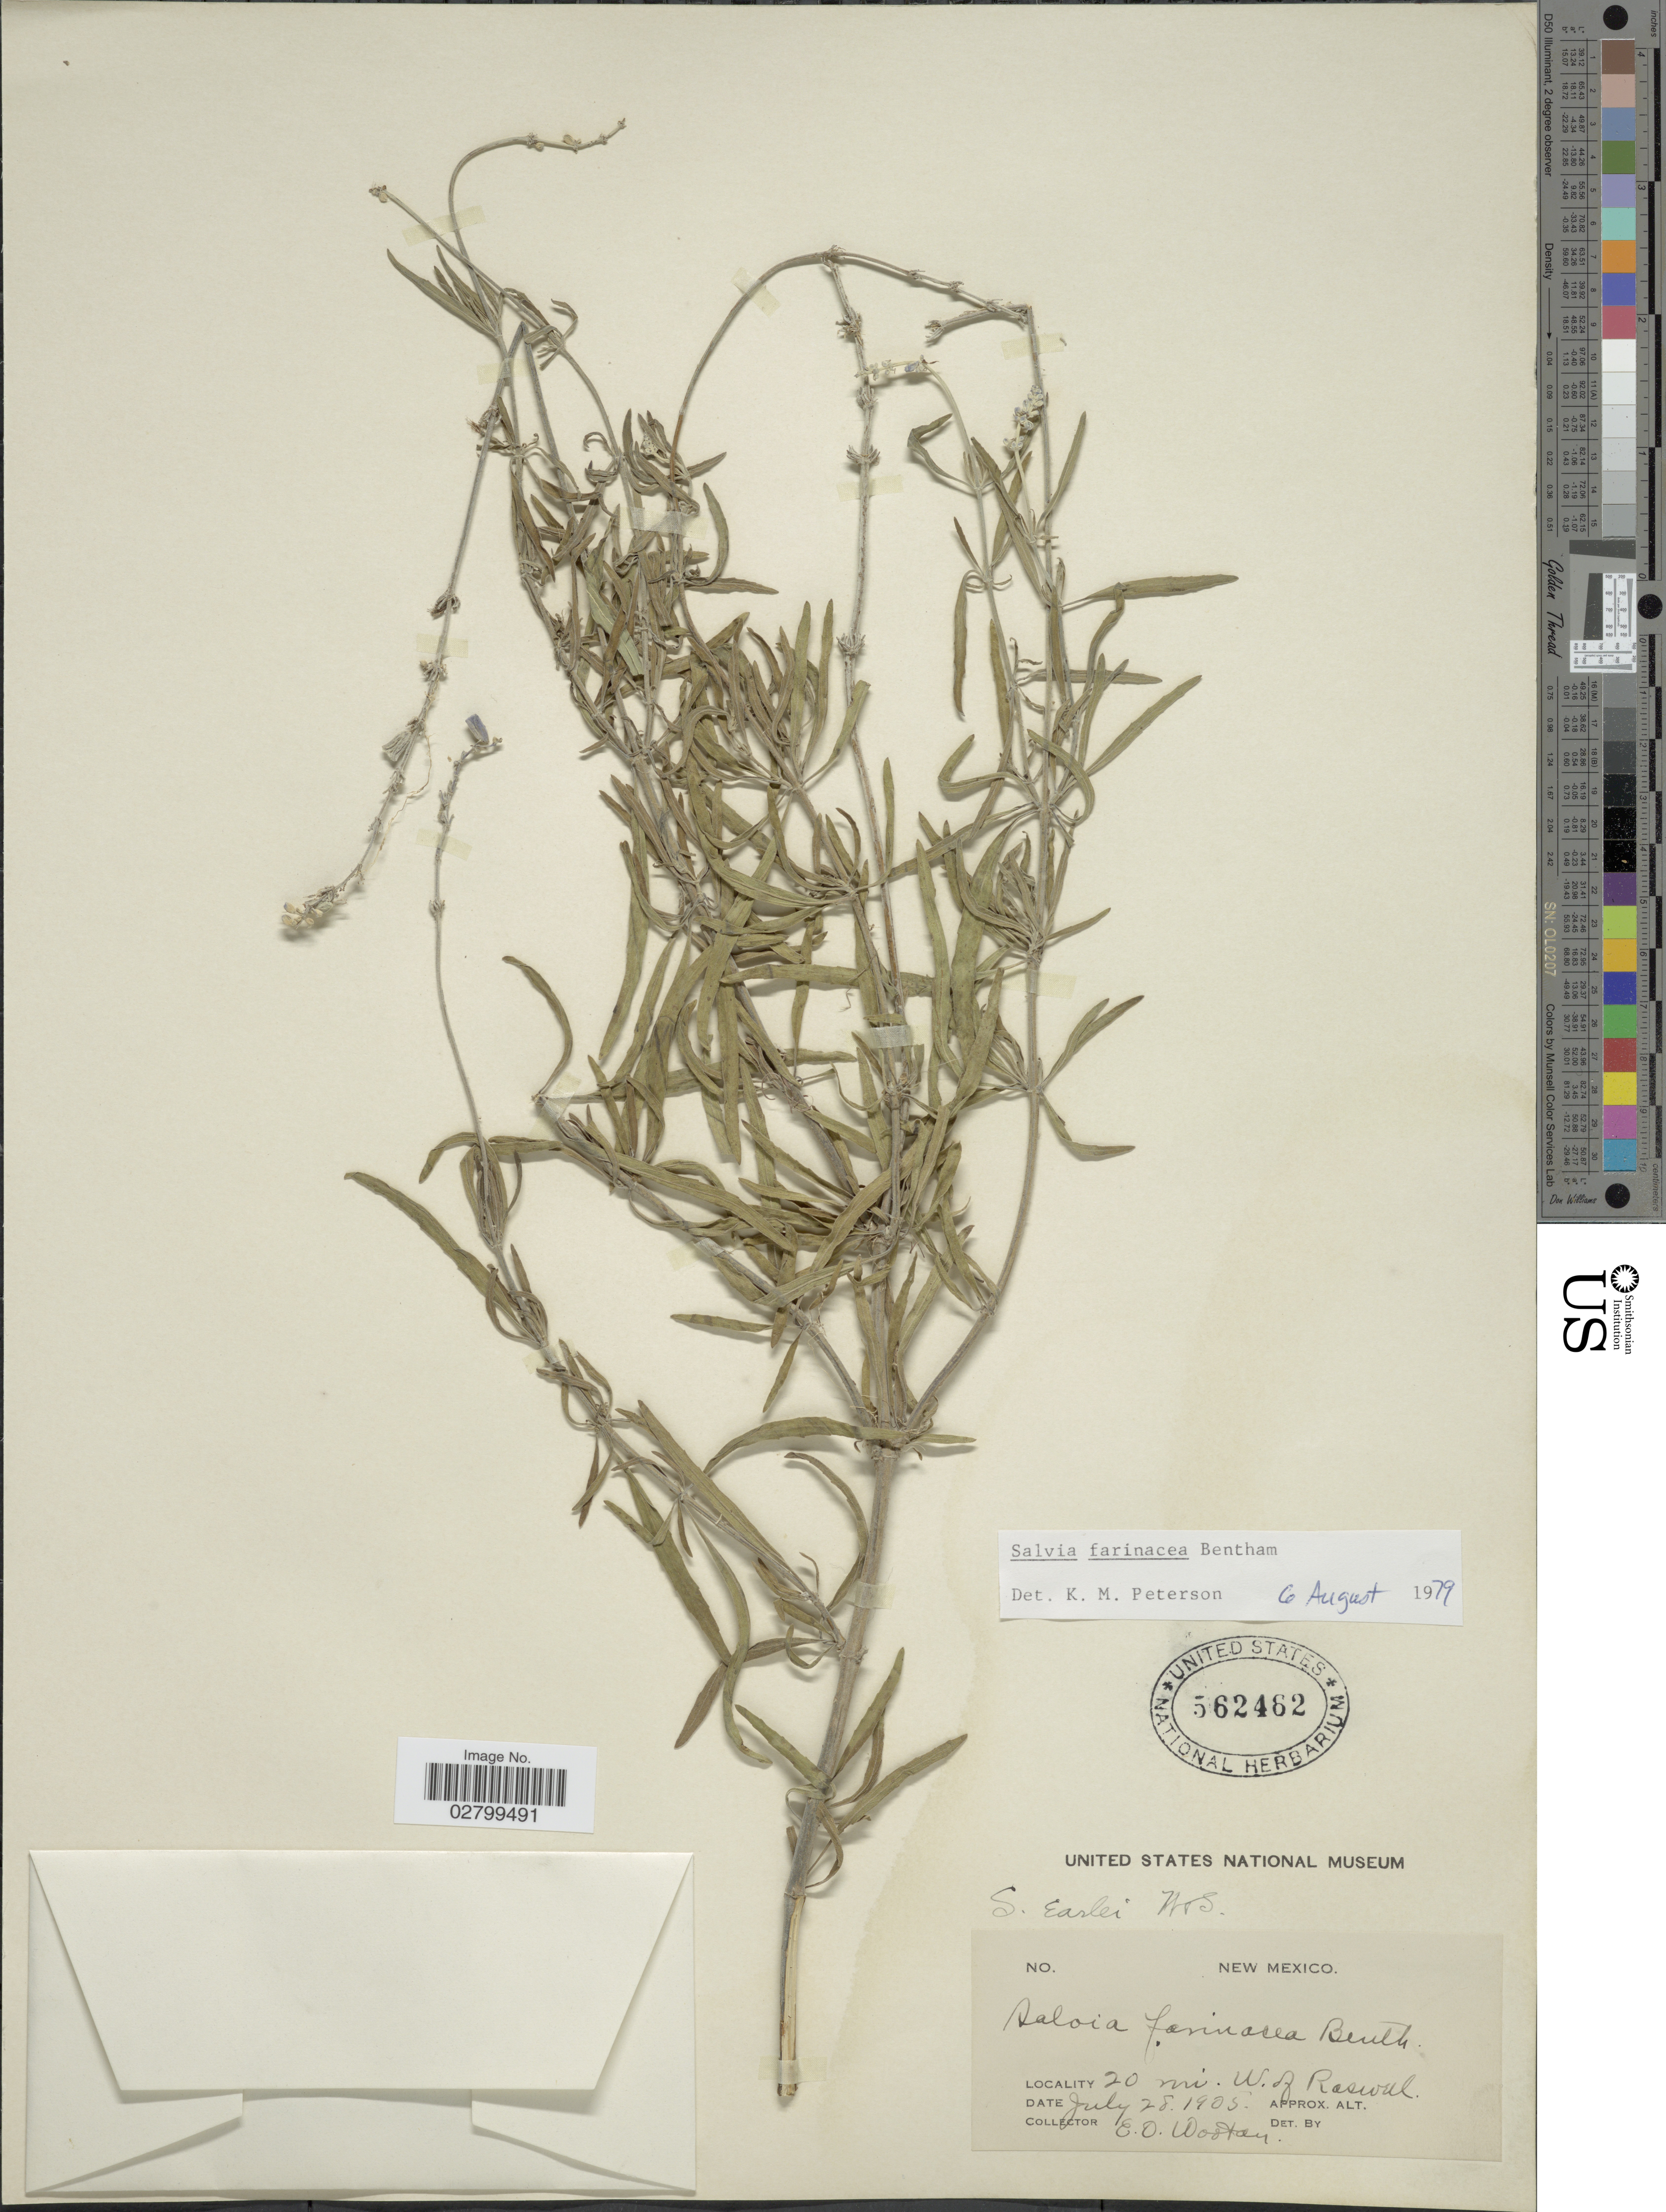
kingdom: Plantae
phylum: Tracheophyta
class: Magnoliopsida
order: Lamiales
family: Lamiaceae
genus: Salvia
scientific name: Salvia farinacea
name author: Benth.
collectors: E. O. Wooton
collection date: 1905-07-28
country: United States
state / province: New Mexico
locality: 20 mi. W. of Roswell.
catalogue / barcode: US 562462